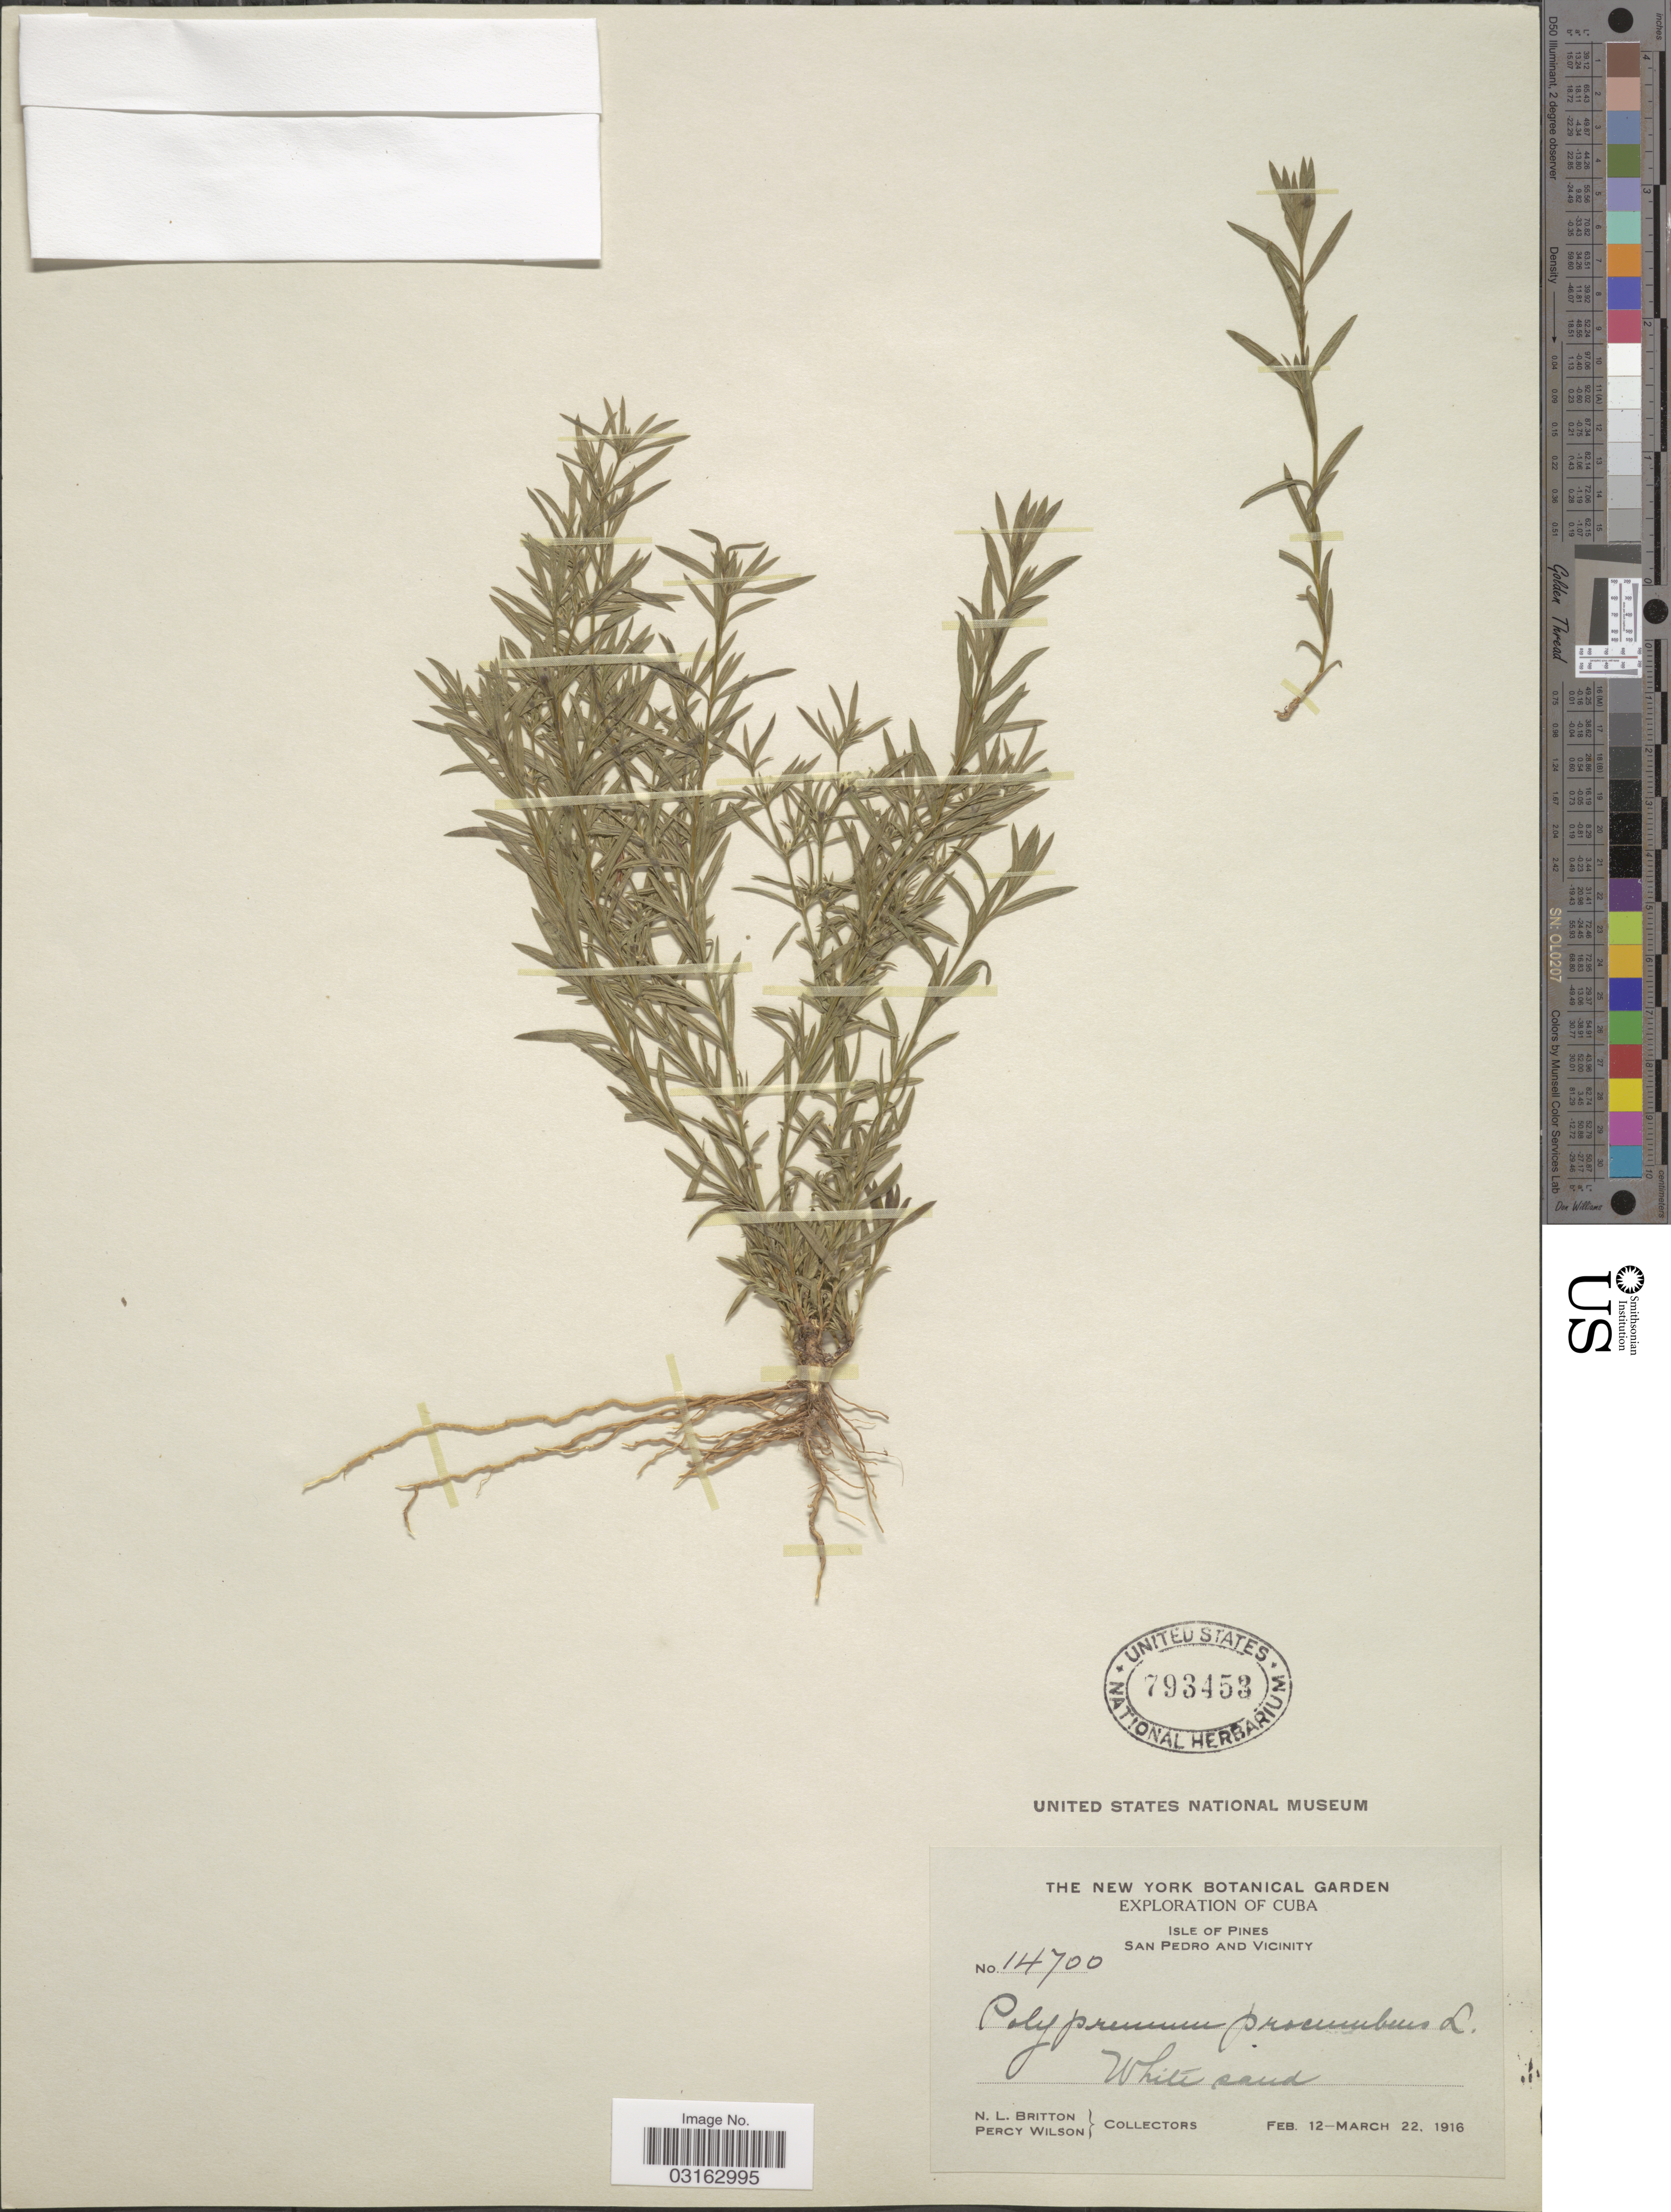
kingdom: Plantae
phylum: Tracheophyta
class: Magnoliopsida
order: Lamiales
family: Tetrachondraceae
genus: Polypremum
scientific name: Polypremum procumbens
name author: L.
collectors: N. Britton & P. Wilson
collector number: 14700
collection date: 1916-02-12/1916-03-22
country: Cuba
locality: Isle of Pines, San Pedro an Vicinity.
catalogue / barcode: US 793453